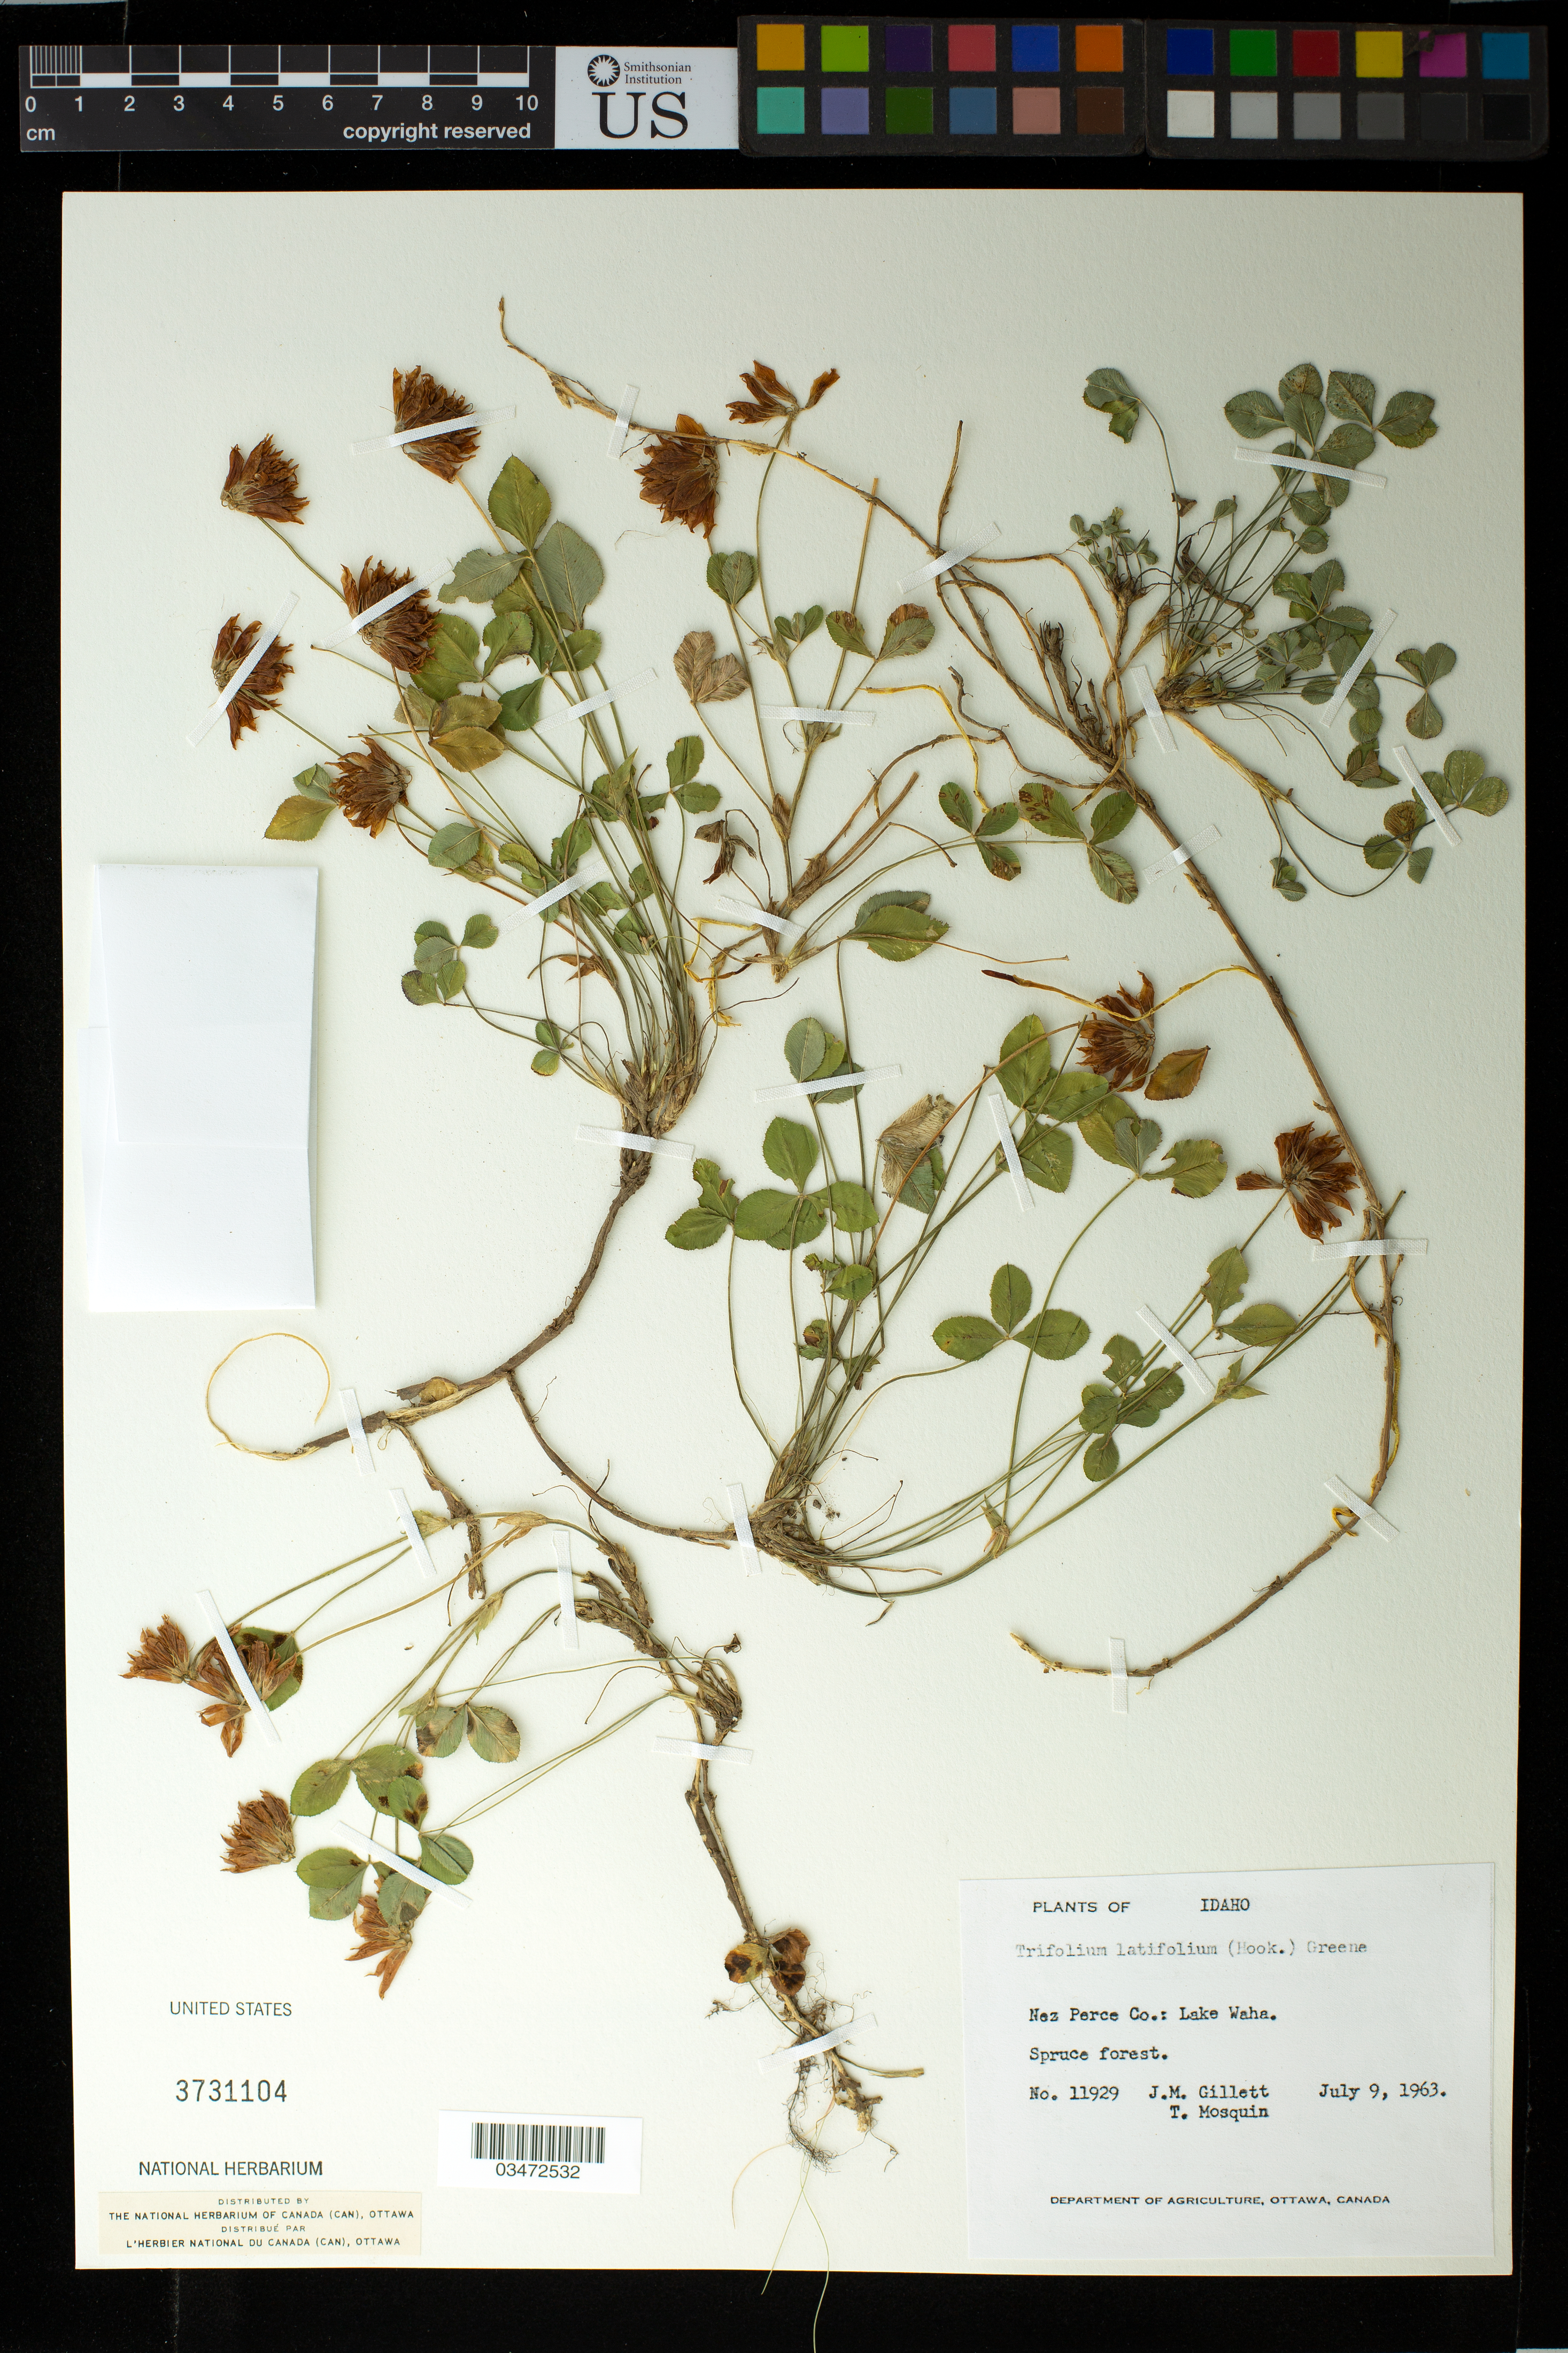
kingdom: Plantae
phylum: Tracheophyta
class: Magnoliopsida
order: Fabales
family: Fabaceae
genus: Trifolium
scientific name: Trifolium latifolium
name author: (Hook.) Greene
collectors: J. Gillett & T. Mosquin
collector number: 11929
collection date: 1963-07-09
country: United States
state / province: Idaho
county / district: Nez Perce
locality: Lake Waha.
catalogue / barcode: US 3731104